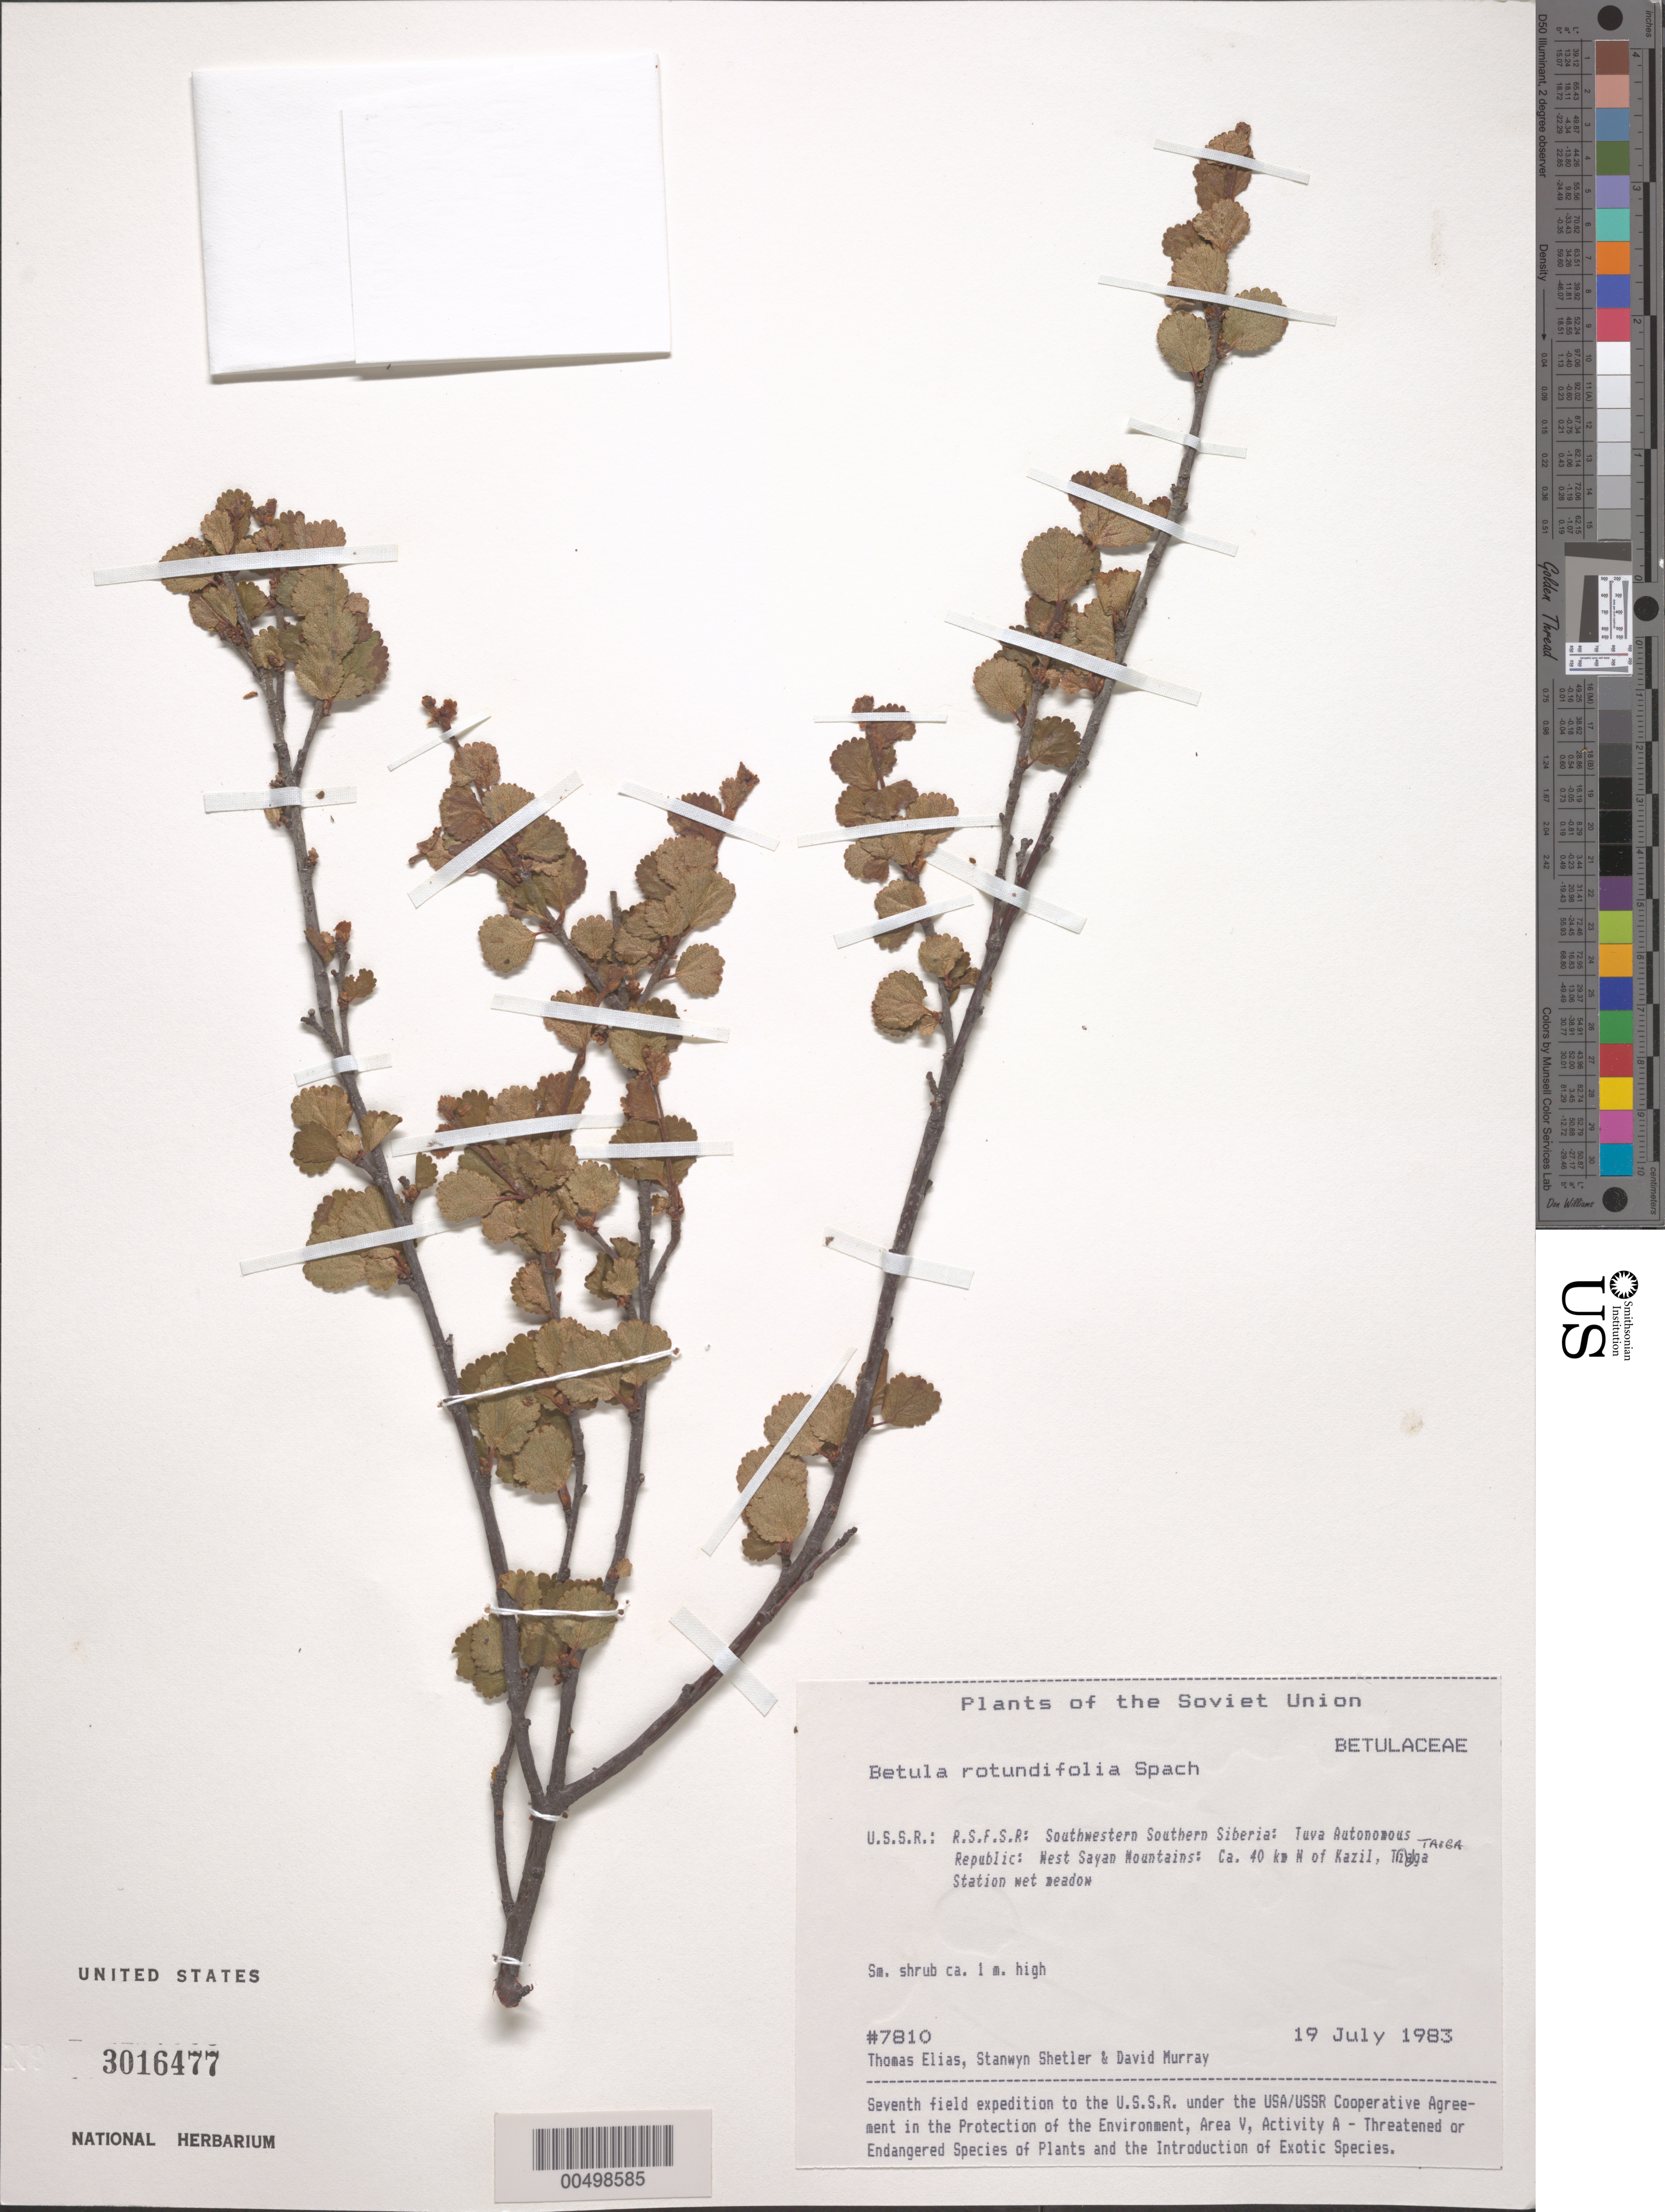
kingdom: Plantae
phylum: Tracheophyta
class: Magnoliopsida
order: Fagales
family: Betulaceae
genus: Betula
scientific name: Betula rotundifolia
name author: Spach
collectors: T. Elias, S. Shetler & D. F. Murray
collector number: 7810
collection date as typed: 19 Jul 1983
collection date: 1983-07-19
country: Russian Federation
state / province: Tuva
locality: West Sayan Mountains, ca. 40 km N of Kazil [Kyzyl], Taiga Station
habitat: wet meadow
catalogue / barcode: US 3016477